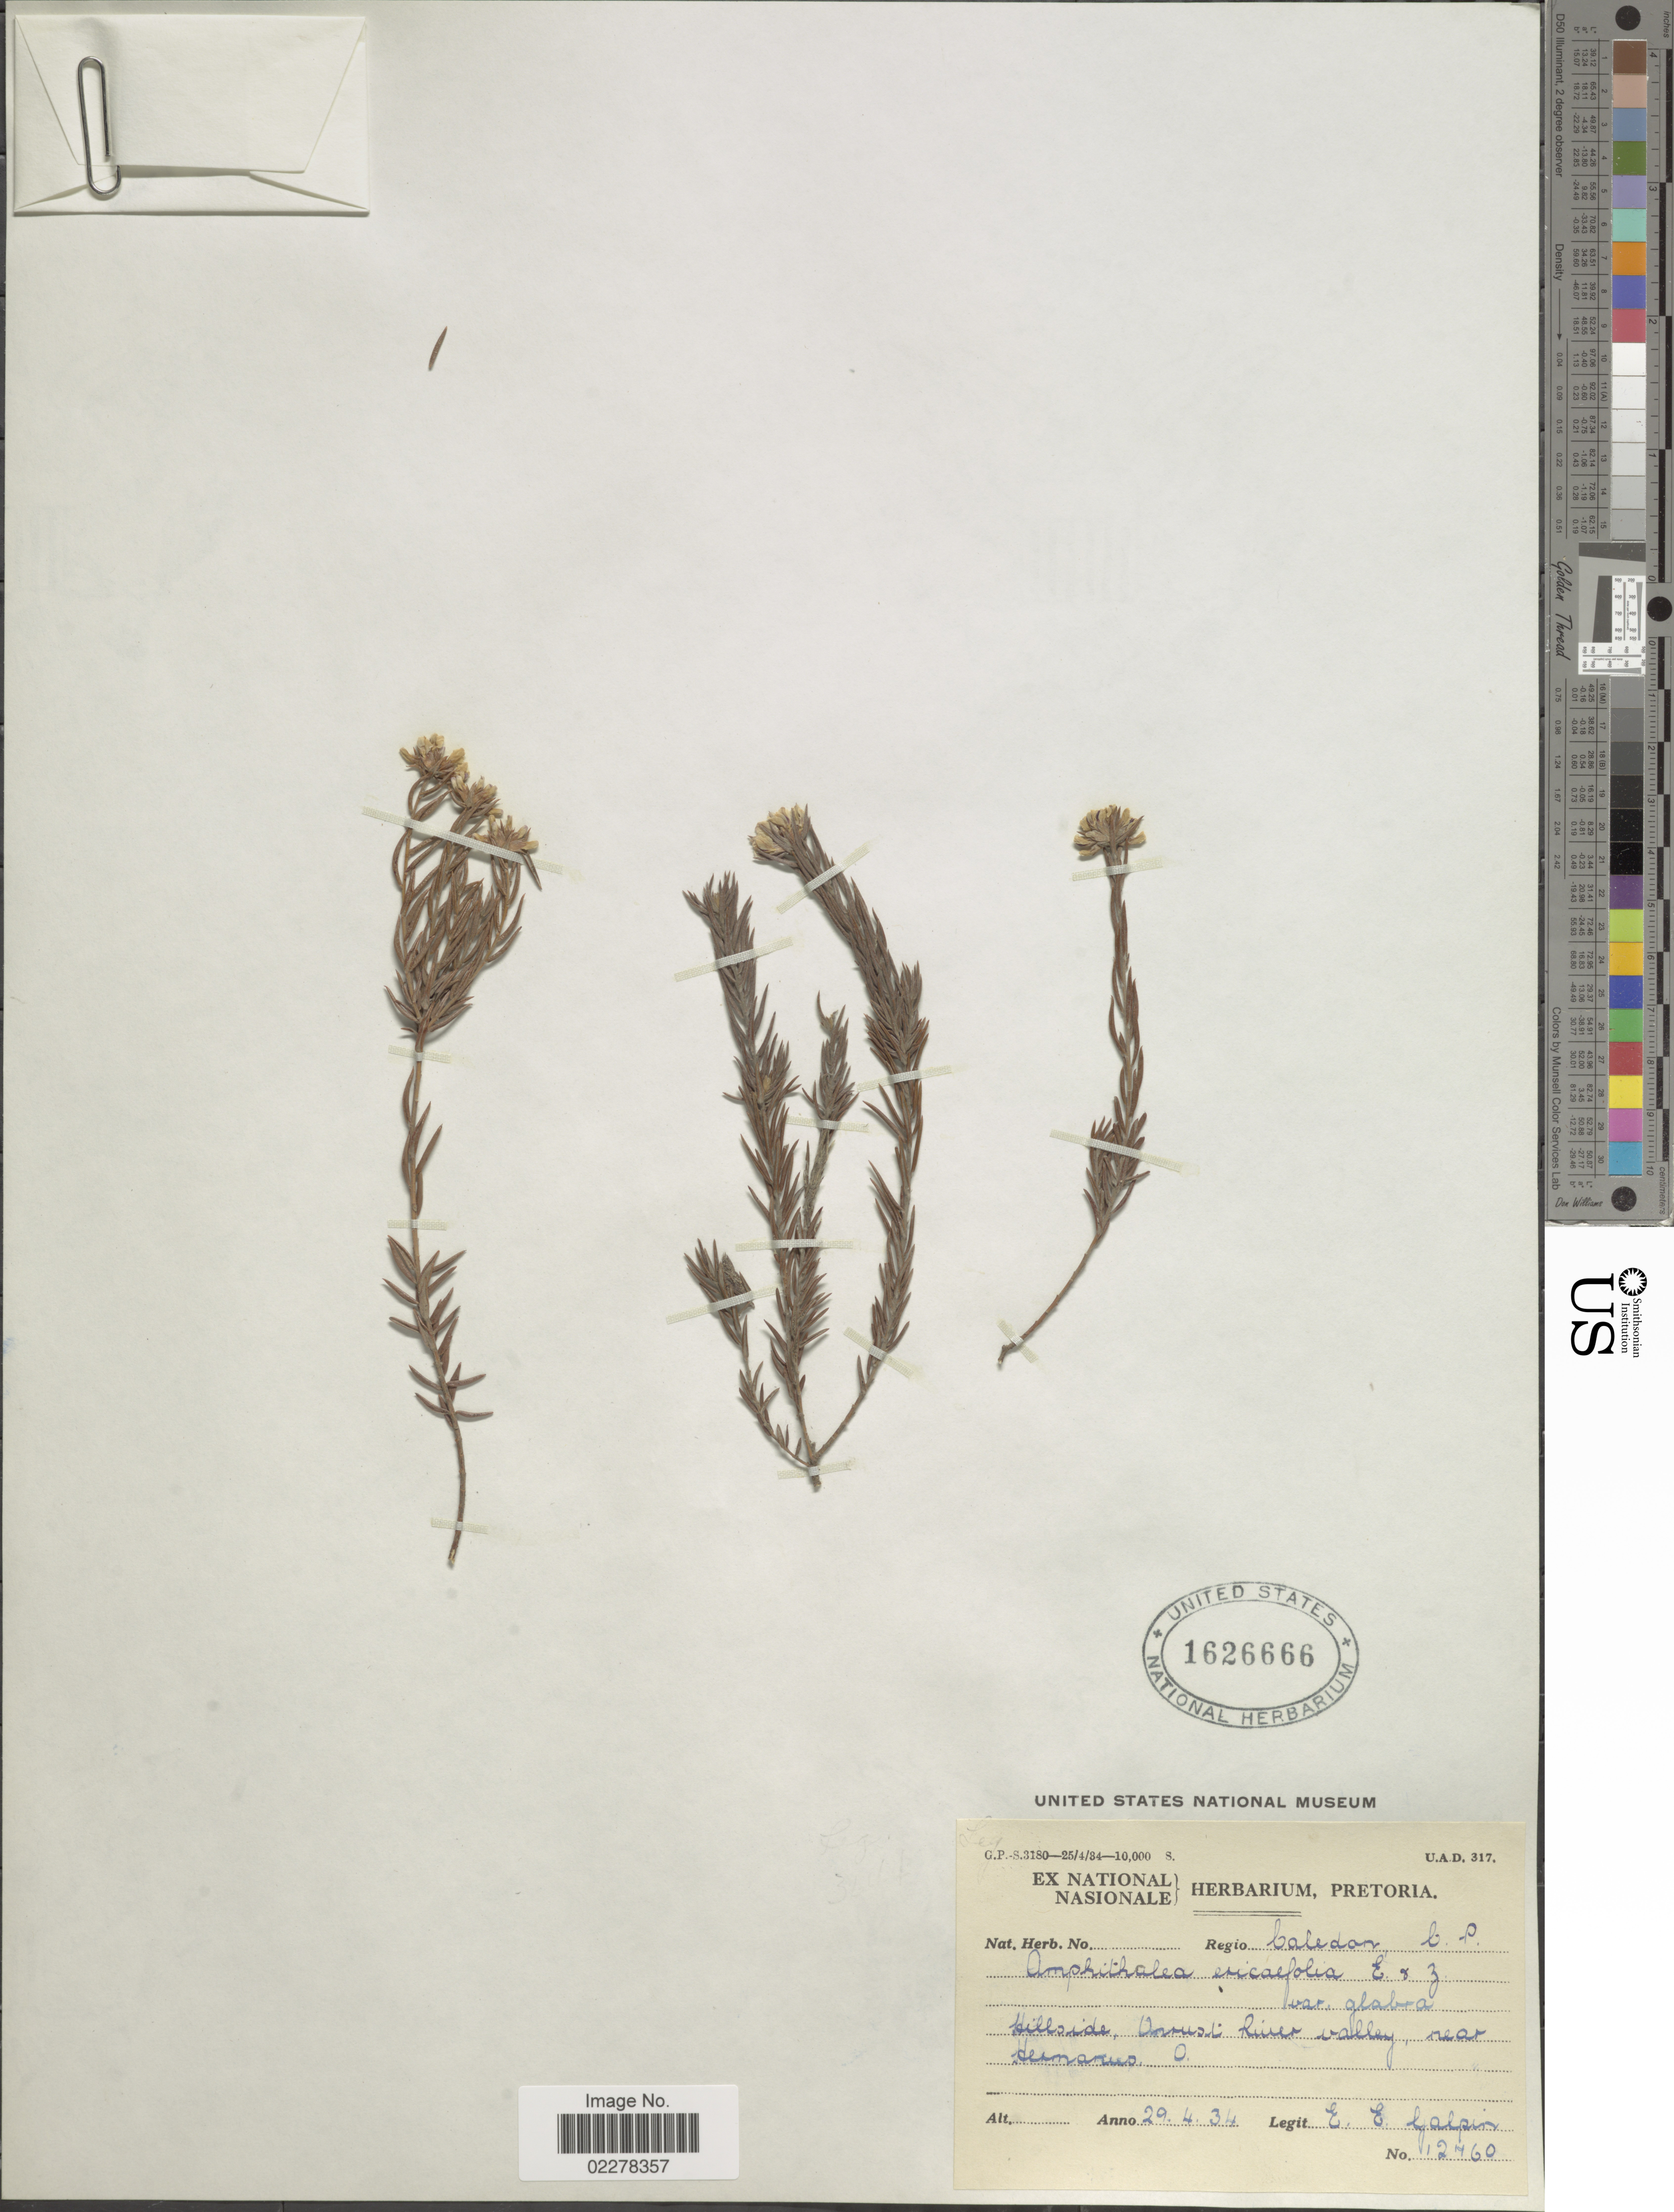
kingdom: Plantae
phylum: Tracheophyta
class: Magnoliopsida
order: Fabales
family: Fabaceae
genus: Amphithalea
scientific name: Amphithalea ericaefolia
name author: (L.) Eckl. & Zeyh.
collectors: E. Galpin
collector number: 12760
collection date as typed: Transcribed d/m/y: 29/4/34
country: South Africa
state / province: Western Cape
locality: Caledon L. P. Hillside, Onrust River valley, near Hermanus O.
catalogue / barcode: US 1626666